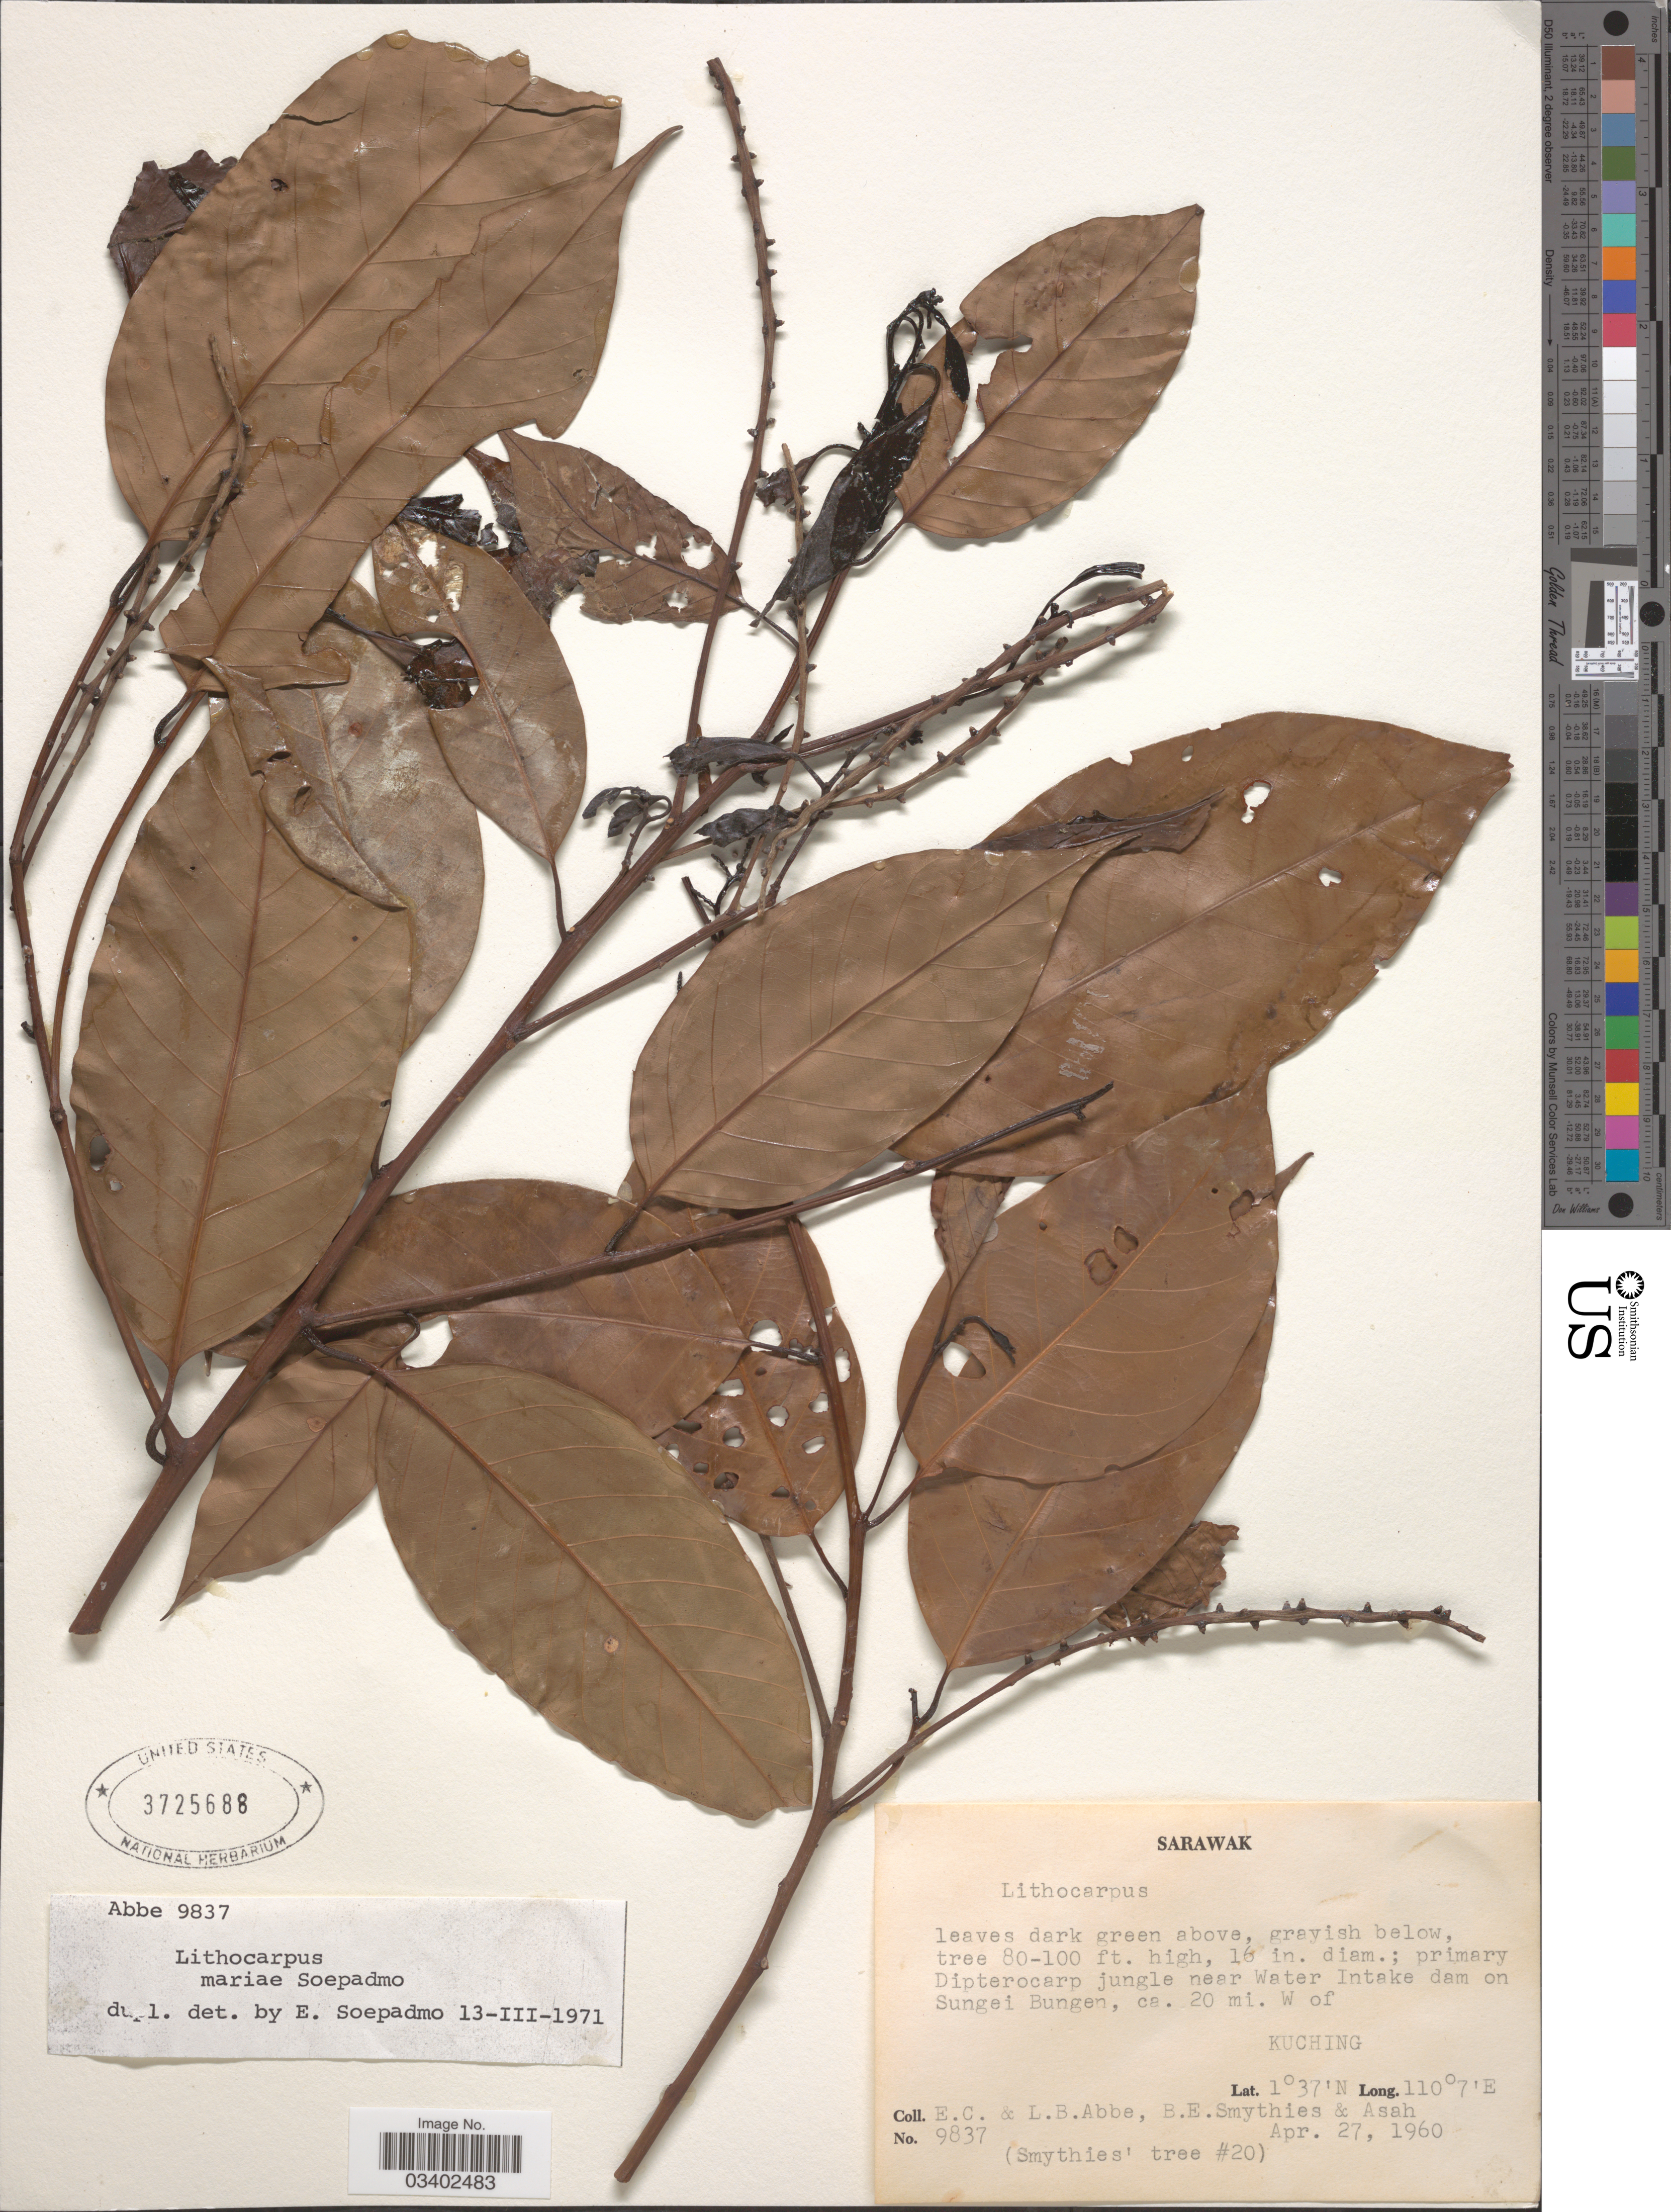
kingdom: Plantae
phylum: Tracheophyta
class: Magnoliopsida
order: Fagales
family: Fagaceae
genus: Lithocarpus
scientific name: Lithocarpus mariae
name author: Soepadmo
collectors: E. C. Abbe, L. B. Abbe, B.E. Smythies & Asah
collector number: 9837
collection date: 1960-04-27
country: Malaysia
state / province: Sarawak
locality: Near Water Intake dam on Sungei Bungen, ca. 20 mi. W of Kuching.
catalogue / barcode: US 3725688